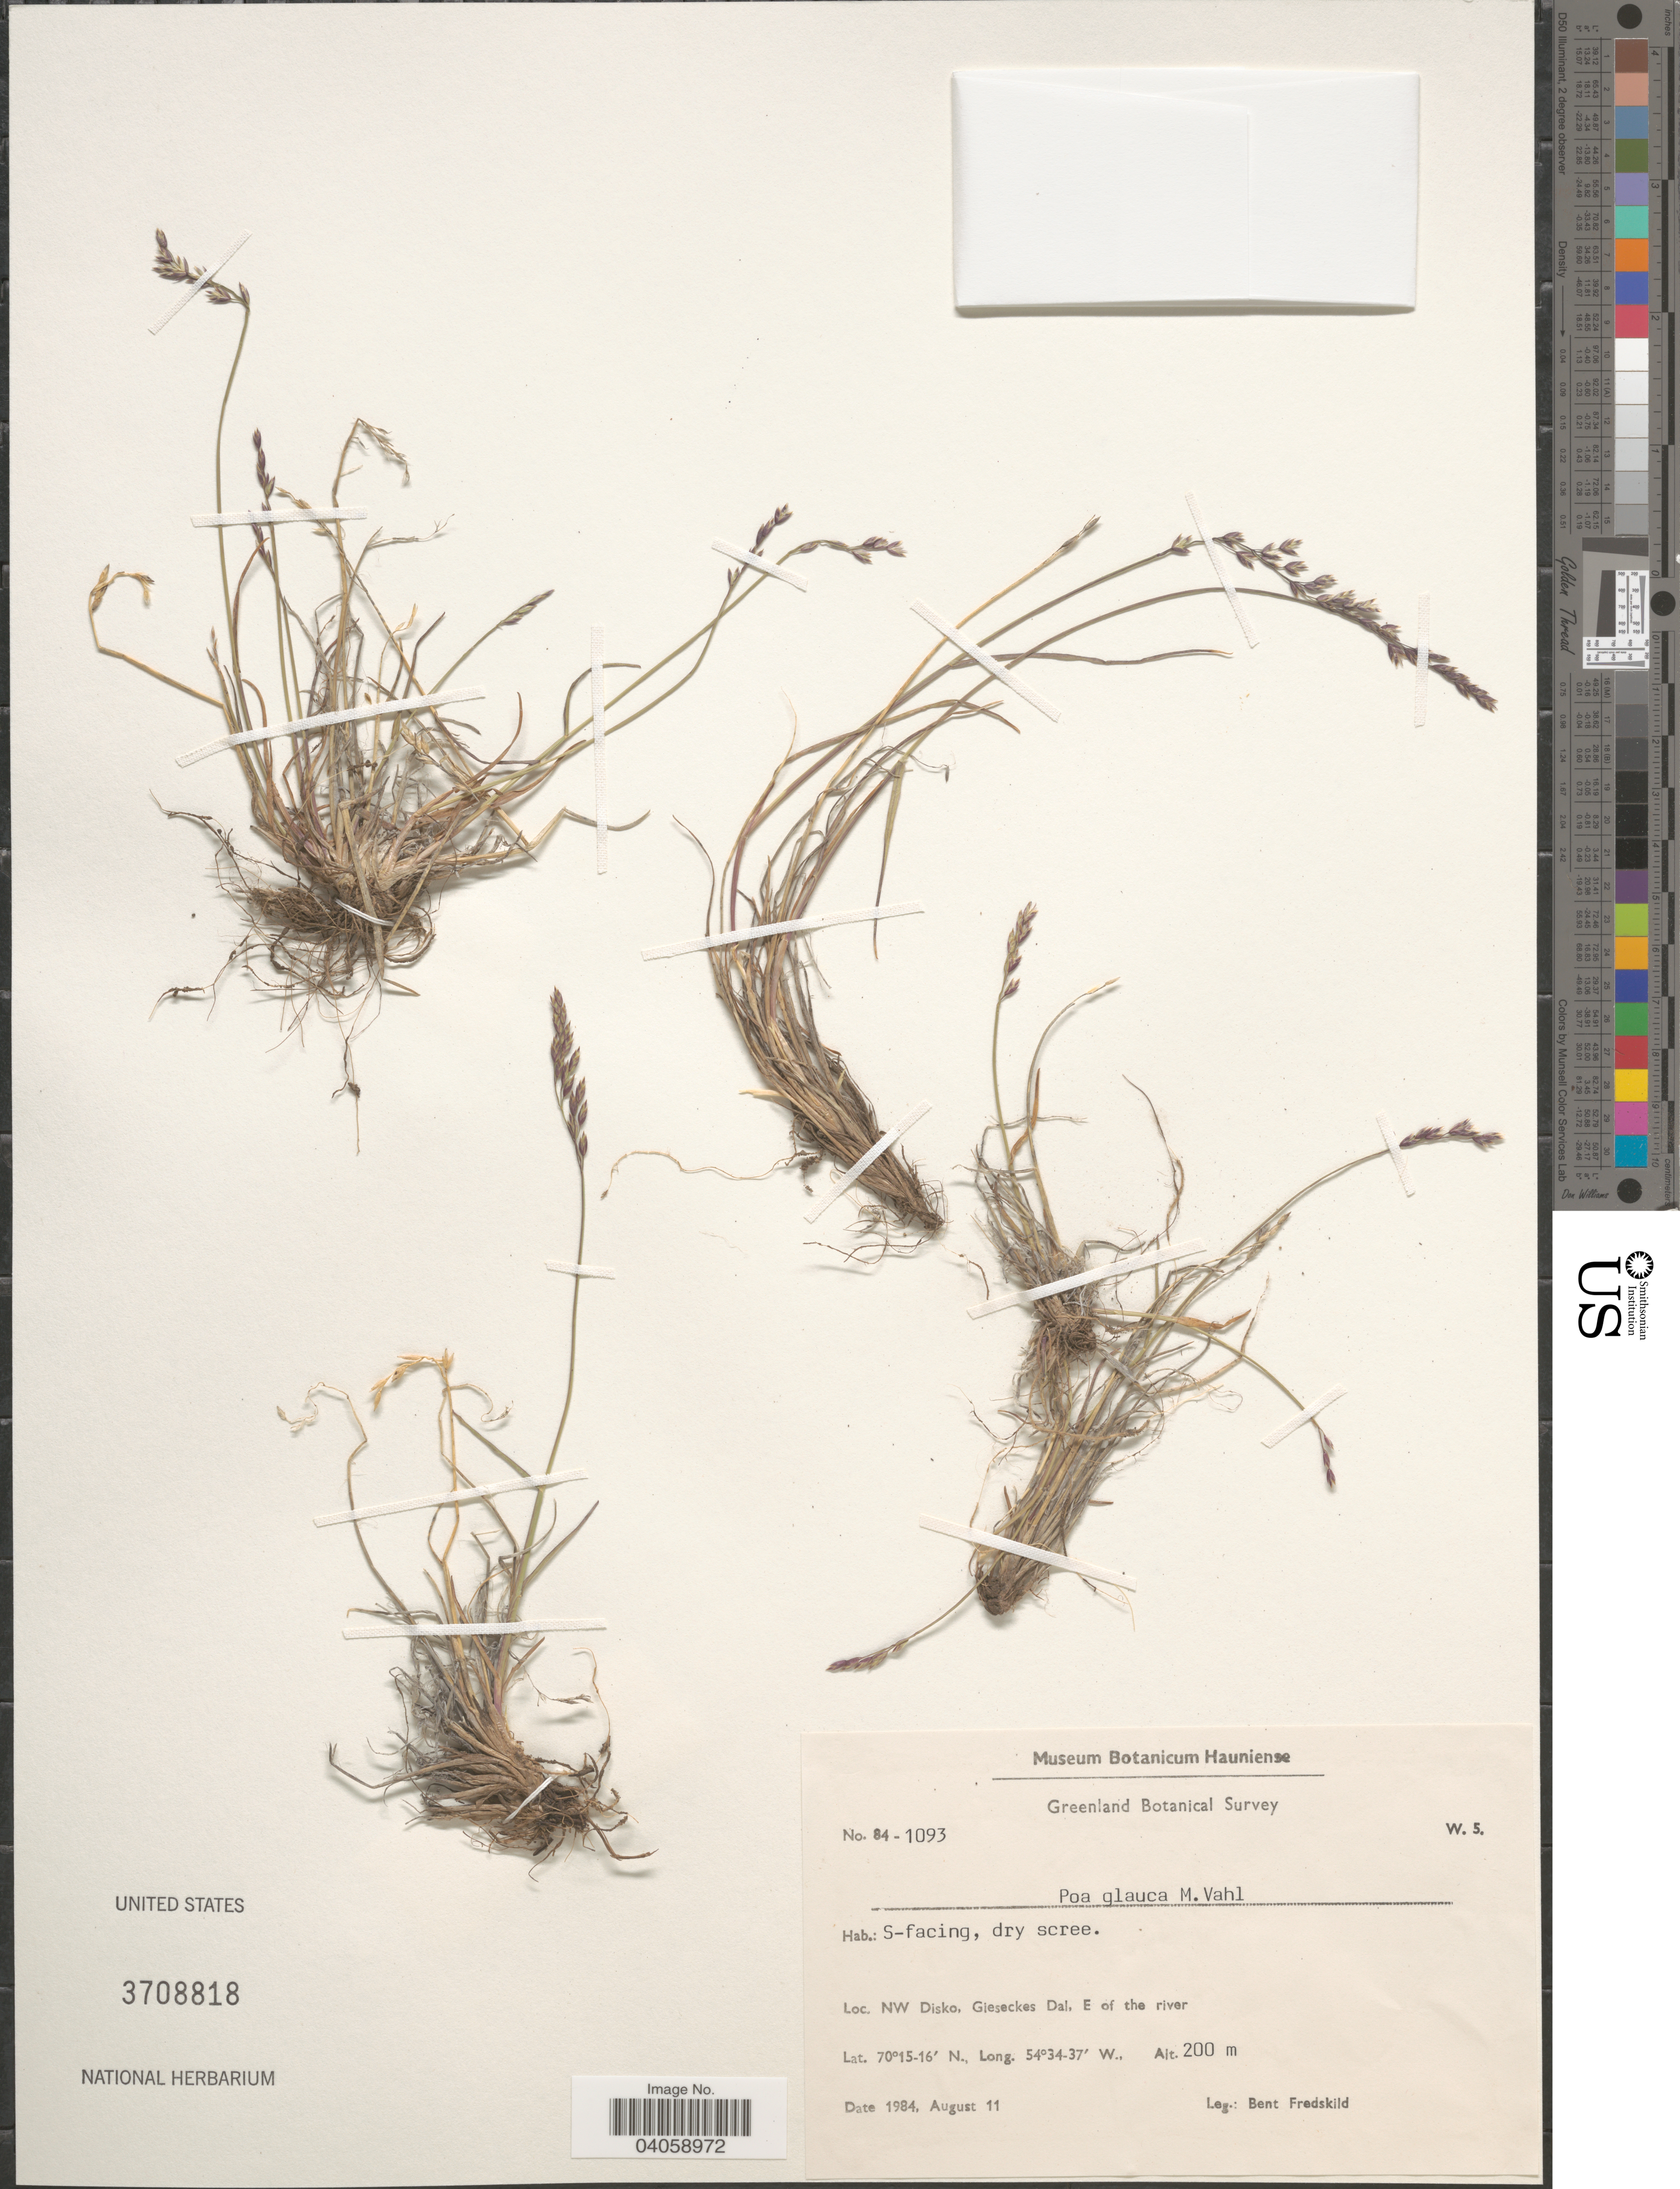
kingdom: Plantae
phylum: Tracheophyta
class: Liliopsida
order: Poales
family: Poaceae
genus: Poa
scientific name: Poa glauca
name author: Vahl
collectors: B. Fredskild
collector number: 84 - 1093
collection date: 1984-08-11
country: Greenland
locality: S-facing. NW Disko, Gieseckes Dal, E of the river.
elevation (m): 200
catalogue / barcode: US 3708818